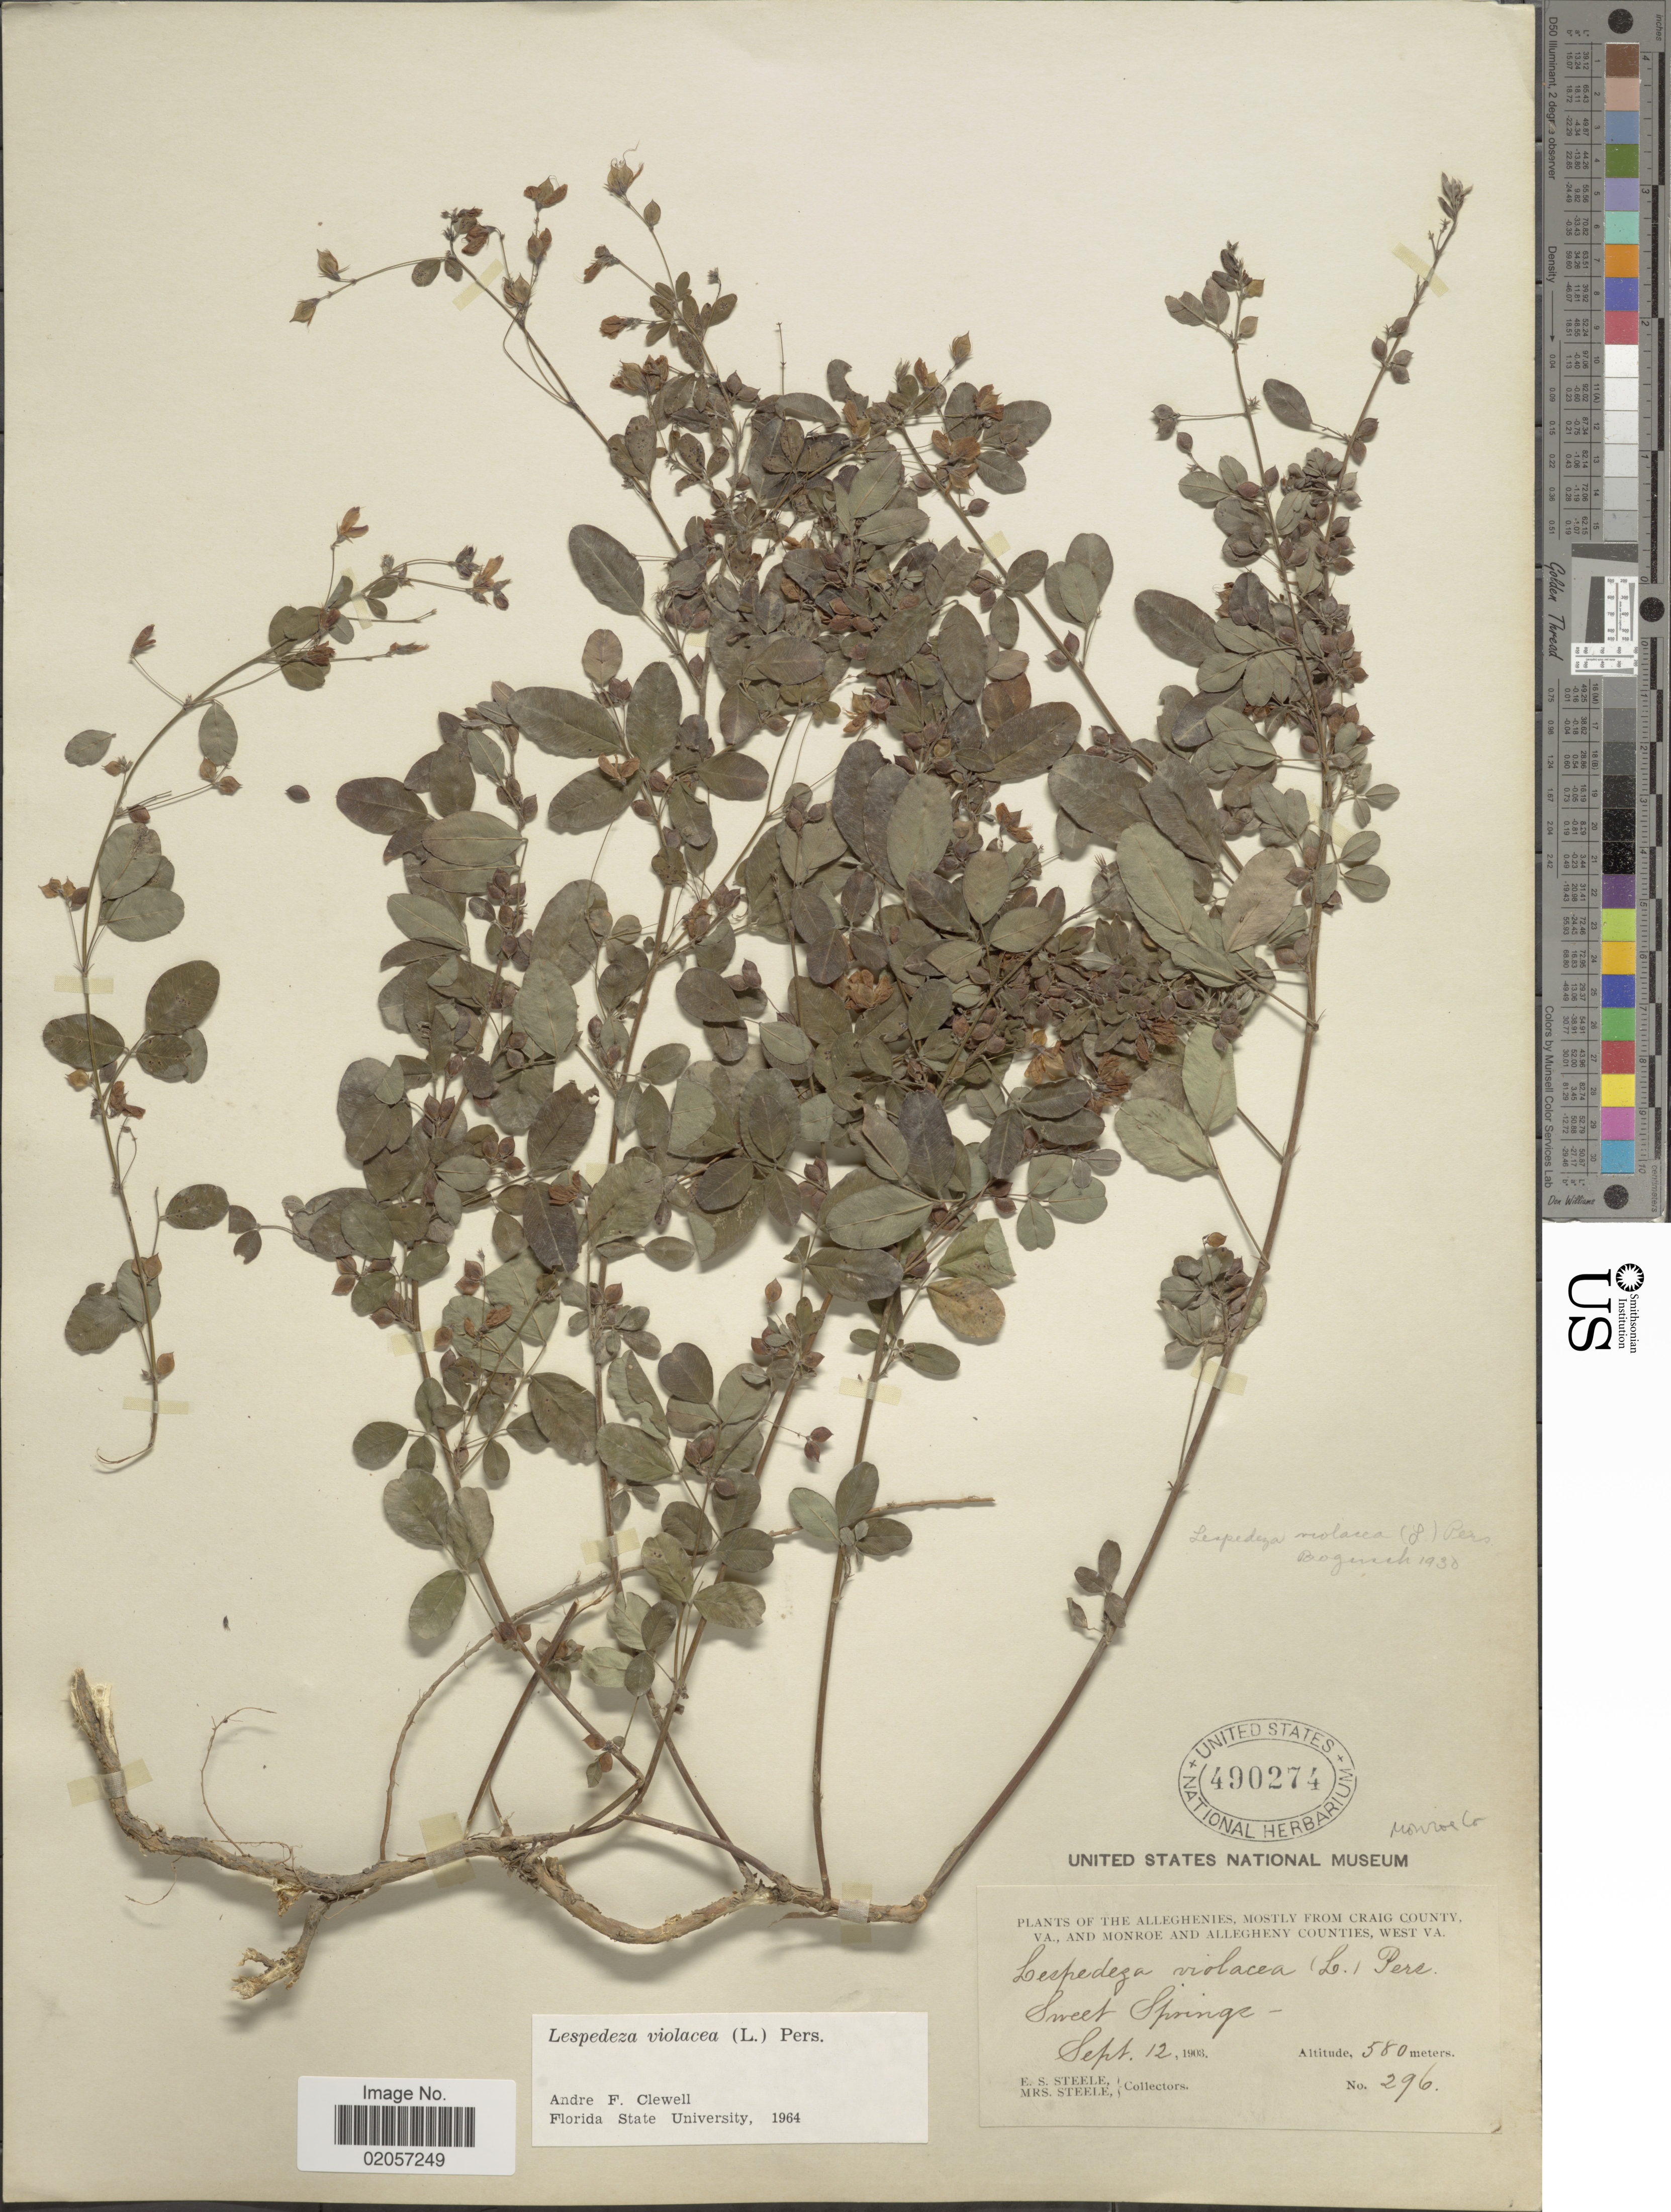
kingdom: Plantae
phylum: Tracheophyta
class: Magnoliopsida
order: Fabales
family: Fabaceae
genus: Lespedeza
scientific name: Lespedeza violacea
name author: (L.) Pers.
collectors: E. Steele & Mrs. E. S. Steele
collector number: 296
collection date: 1903-09-12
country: United States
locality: Alleghenies, Mostly from Craig County, VA., and Monroe and Allegheny counties, West Va. Sweet Springs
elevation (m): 580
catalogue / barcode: US 490274